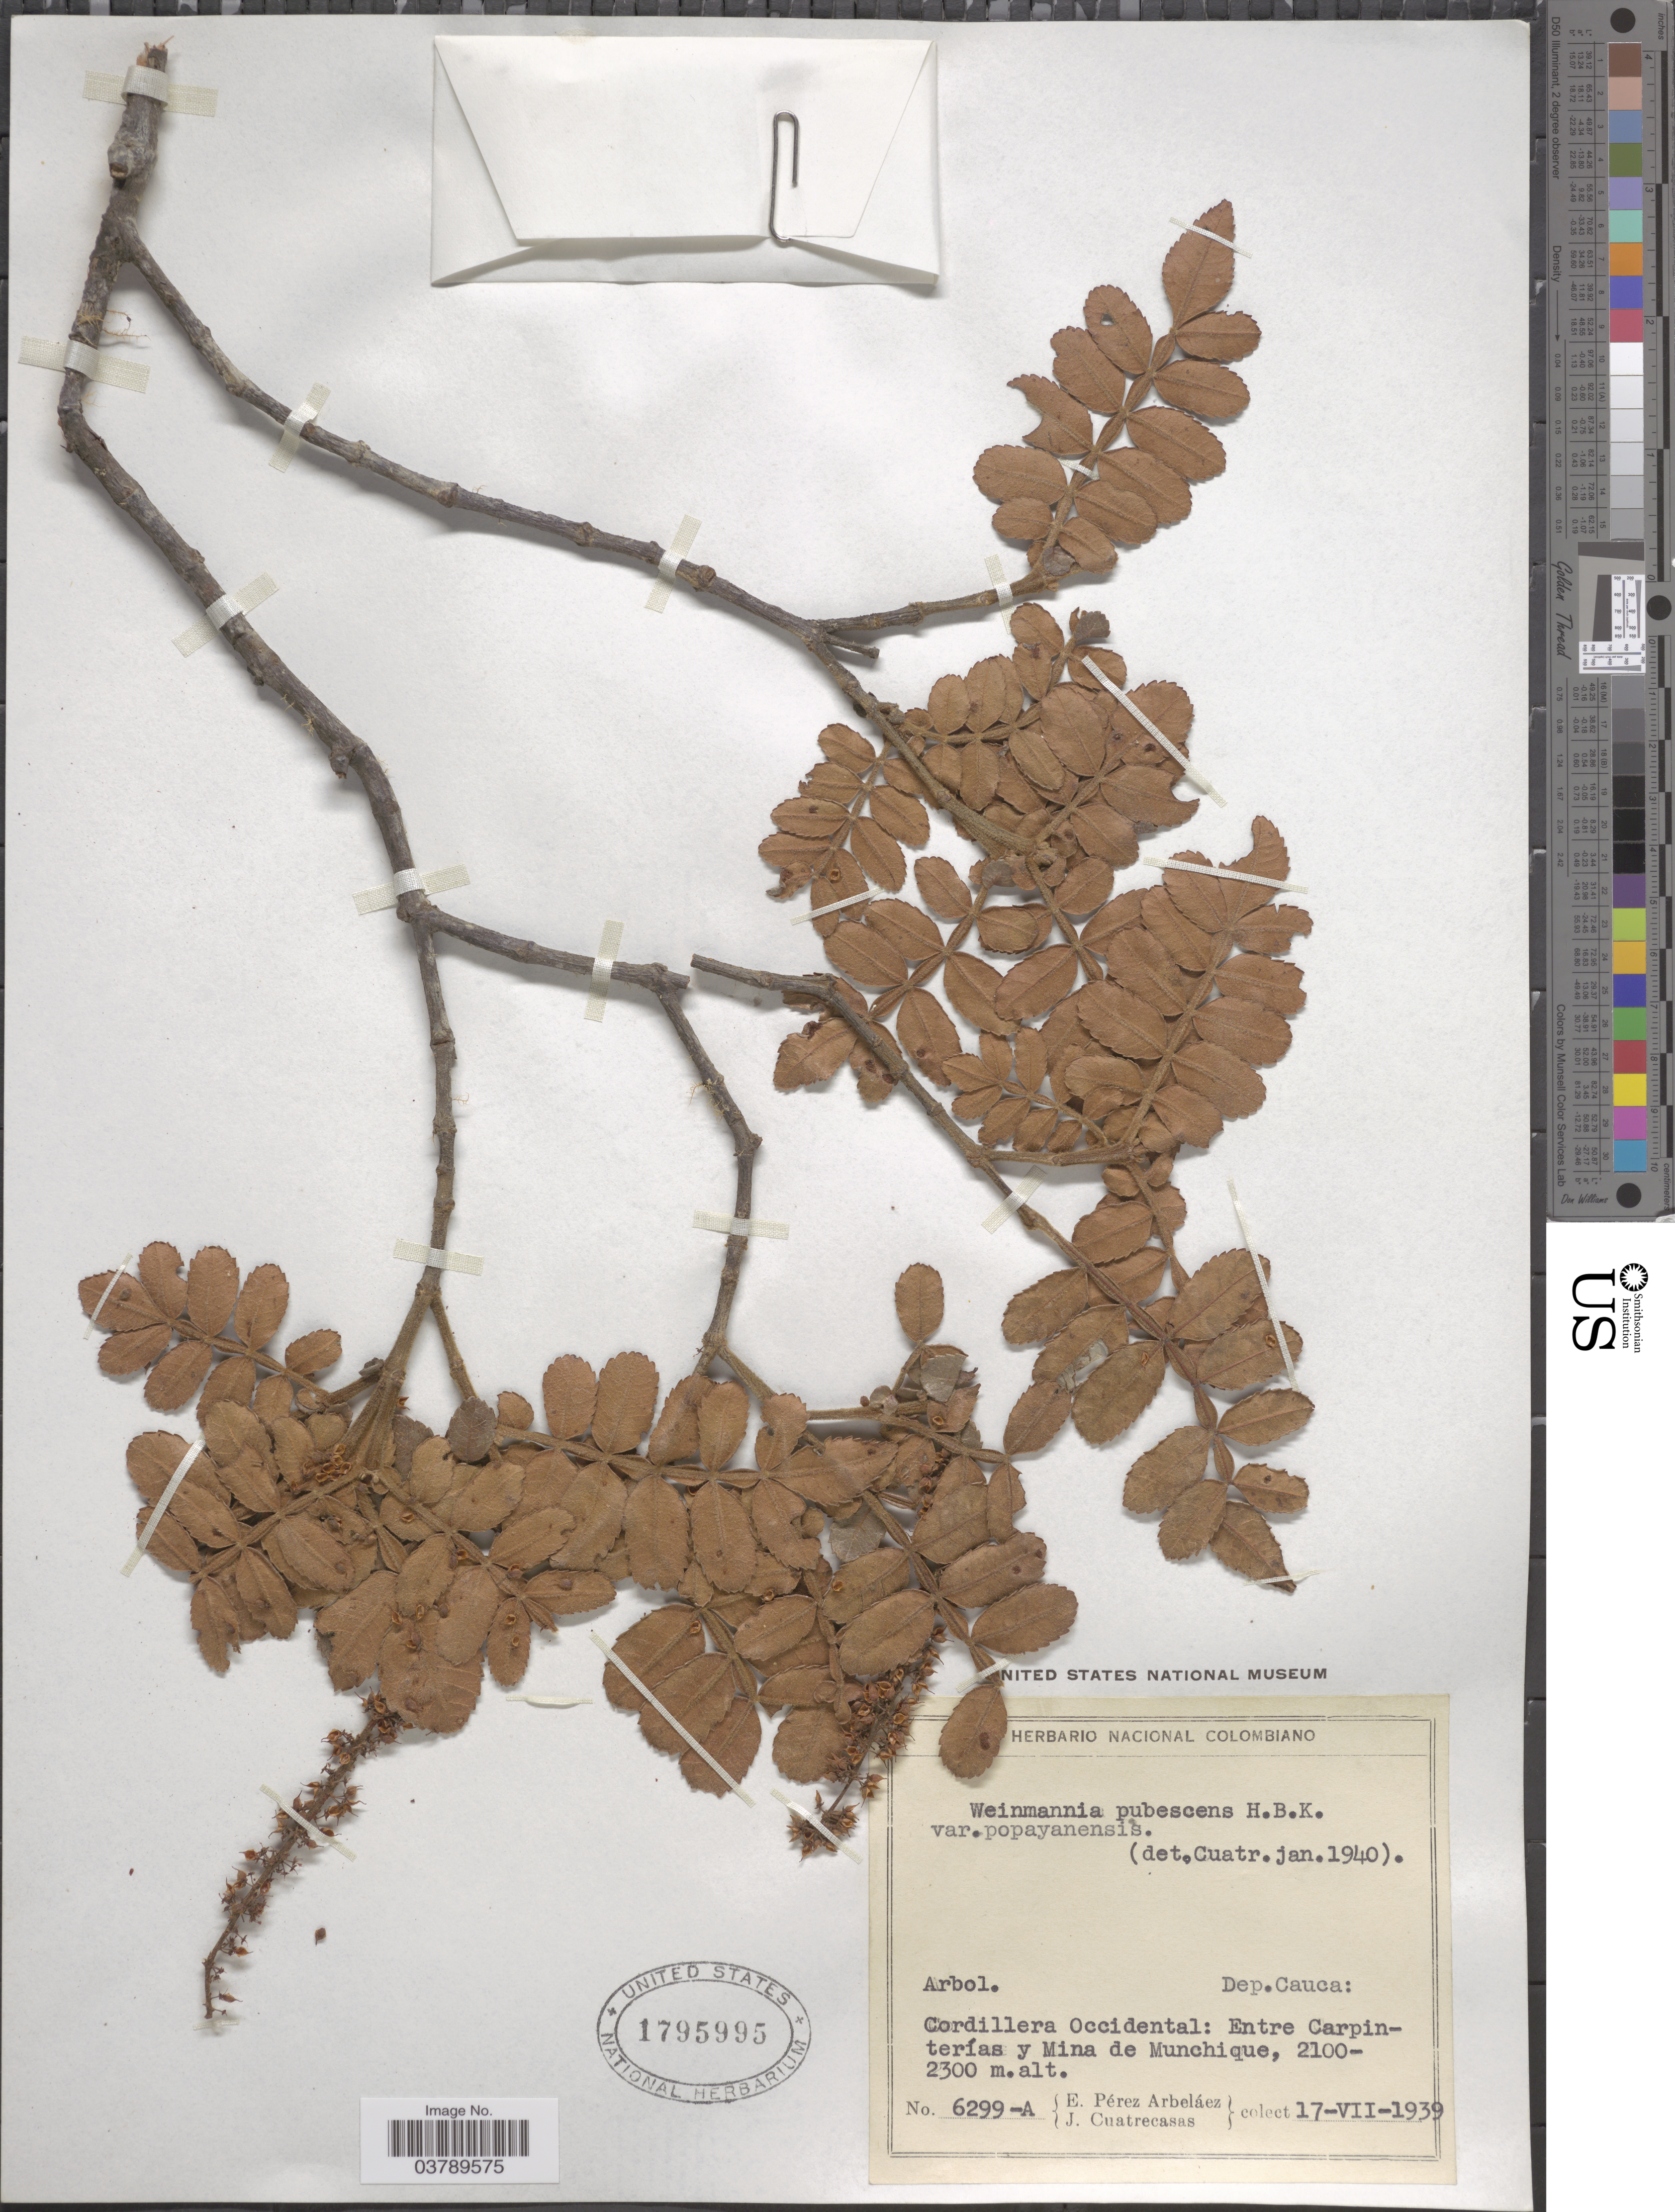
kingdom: Plantae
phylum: Tracheophyta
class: Magnoliopsida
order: Oxalidales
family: Cunoniaceae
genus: Weinmannia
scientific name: Weinmannia pubescens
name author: Kunth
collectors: E. Pérez Arbeláez & J. Cuatrecasas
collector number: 6299-A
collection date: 1939-07-17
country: Colombia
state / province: Cauca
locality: Dep. Cauca. Cordillera Occidental: Entre Carpinterías y Mina de Munchique.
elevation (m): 2100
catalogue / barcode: US 1795995